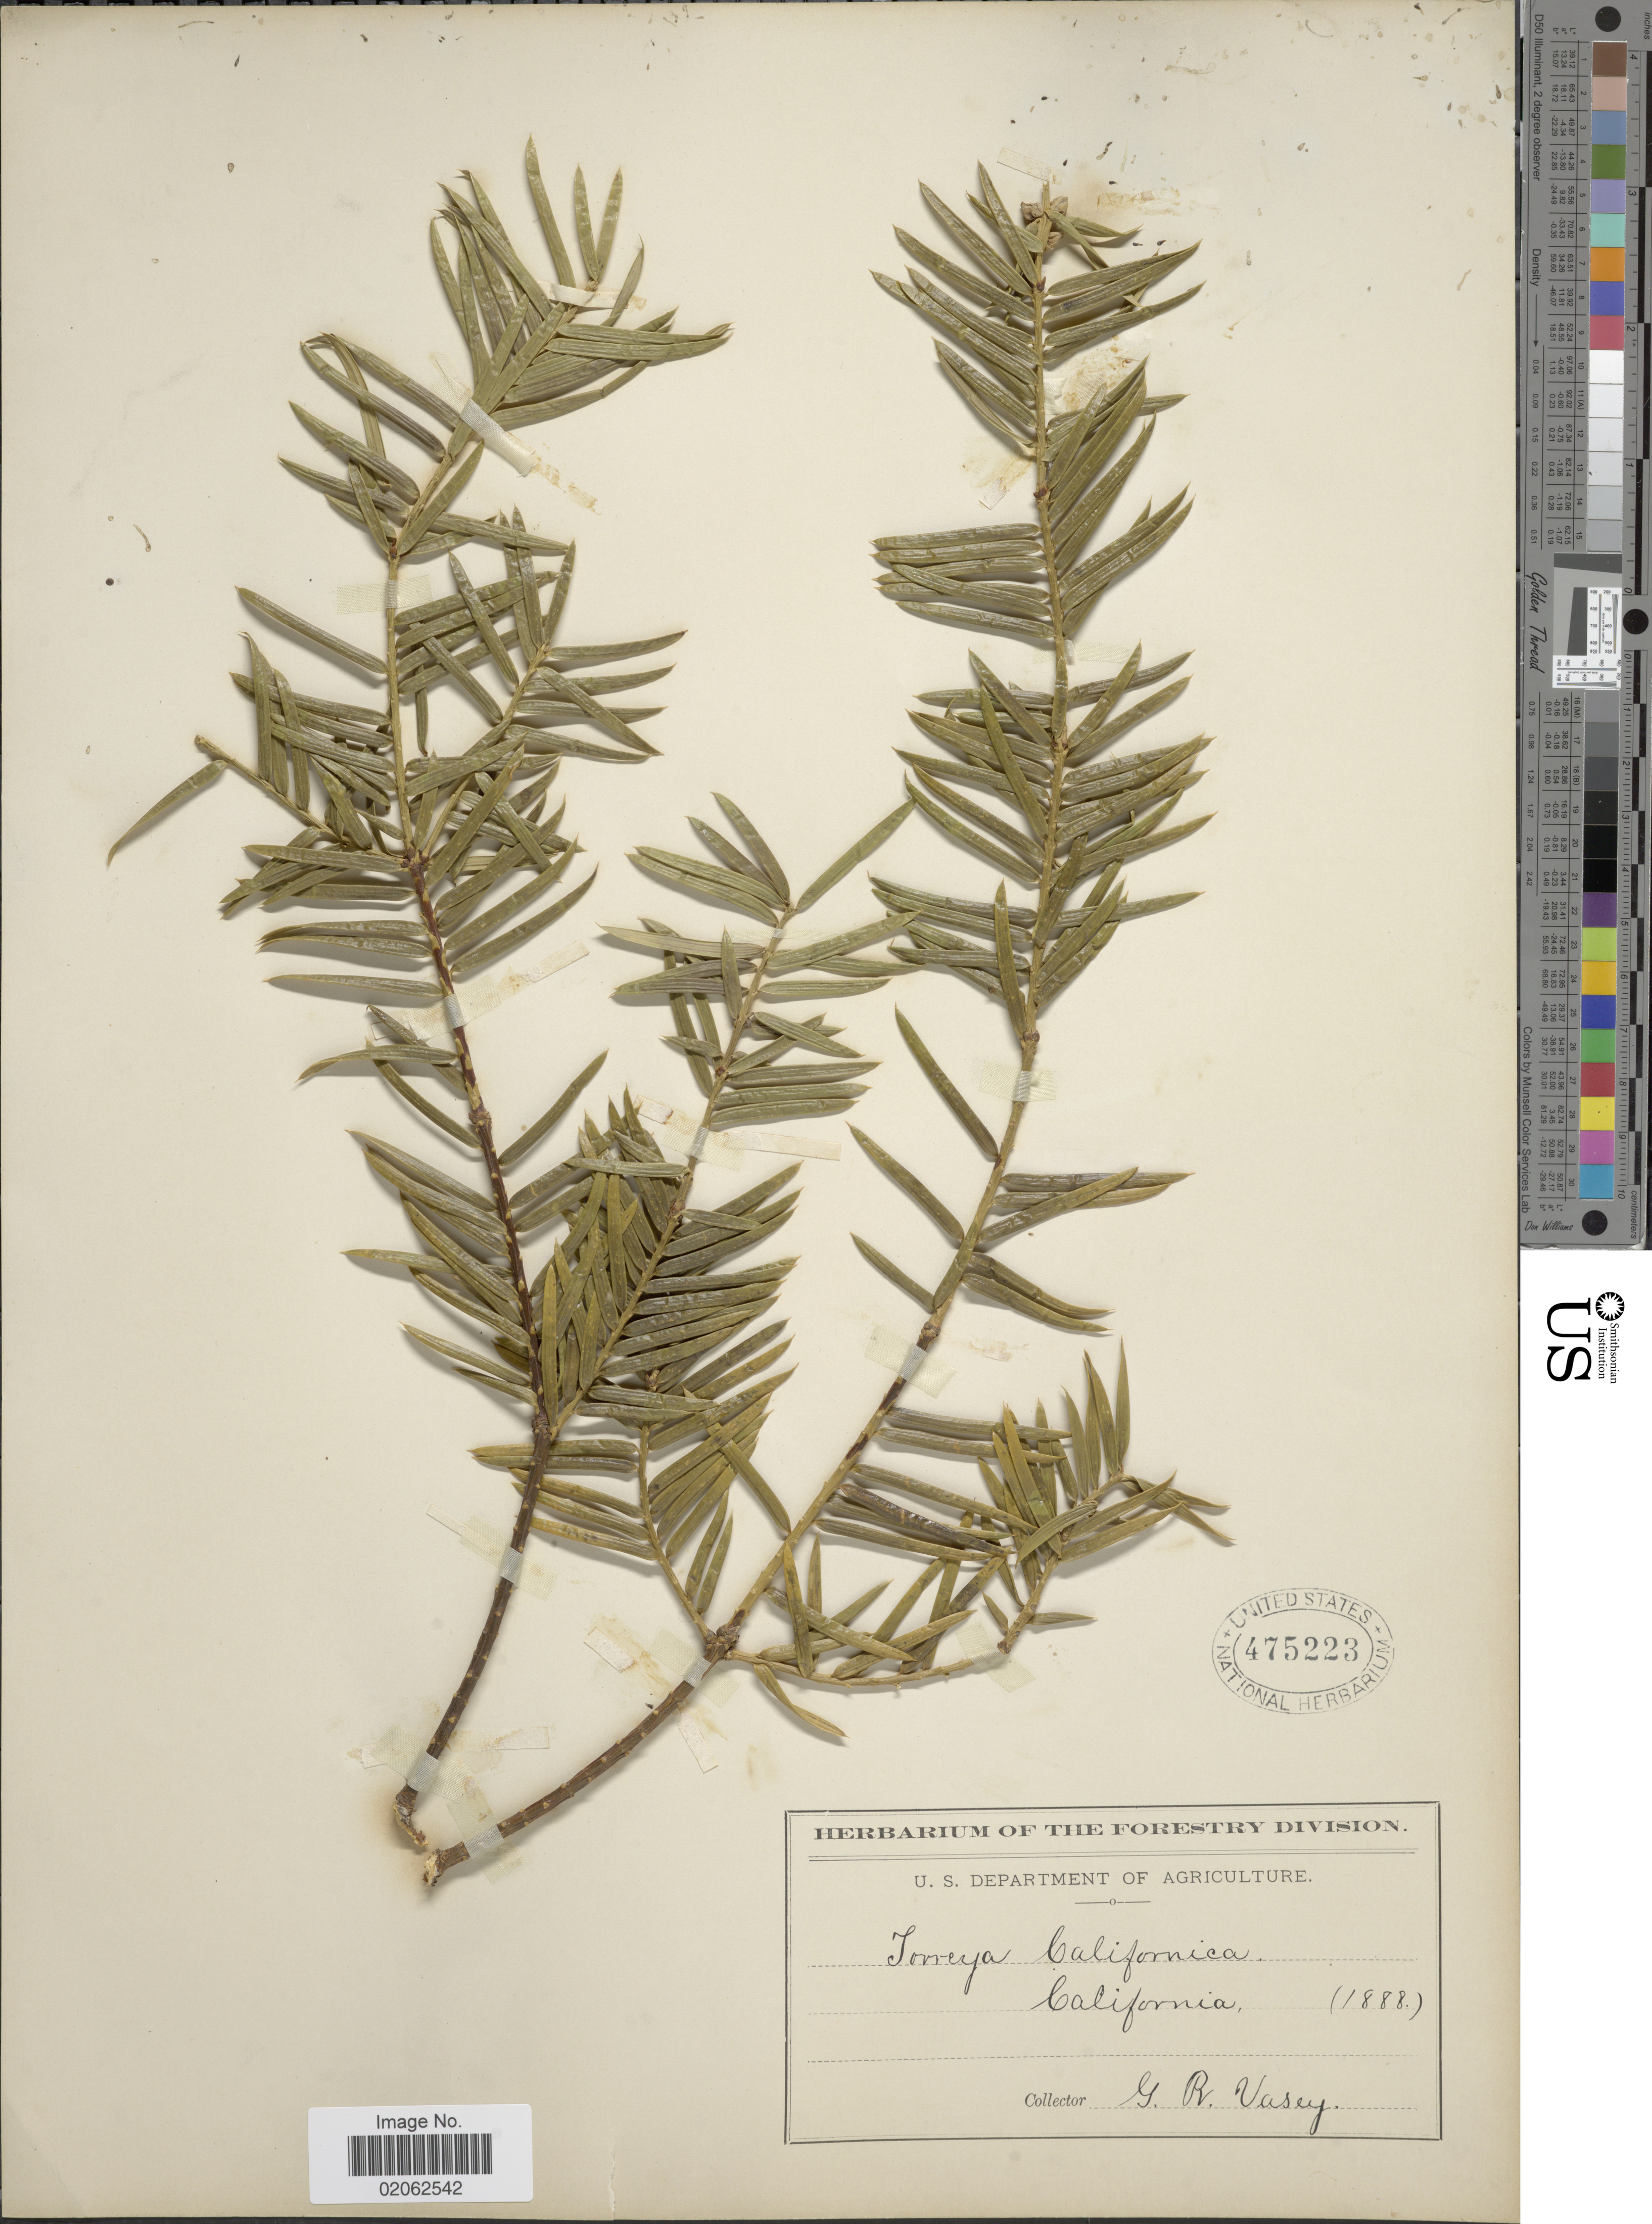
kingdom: Plantae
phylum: Tracheophyta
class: Pinopsida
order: Pinales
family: Taxaceae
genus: Torreya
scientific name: Torreya californica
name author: Torr.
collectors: G. R. Vasey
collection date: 1888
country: United States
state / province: California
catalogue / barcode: US 475223